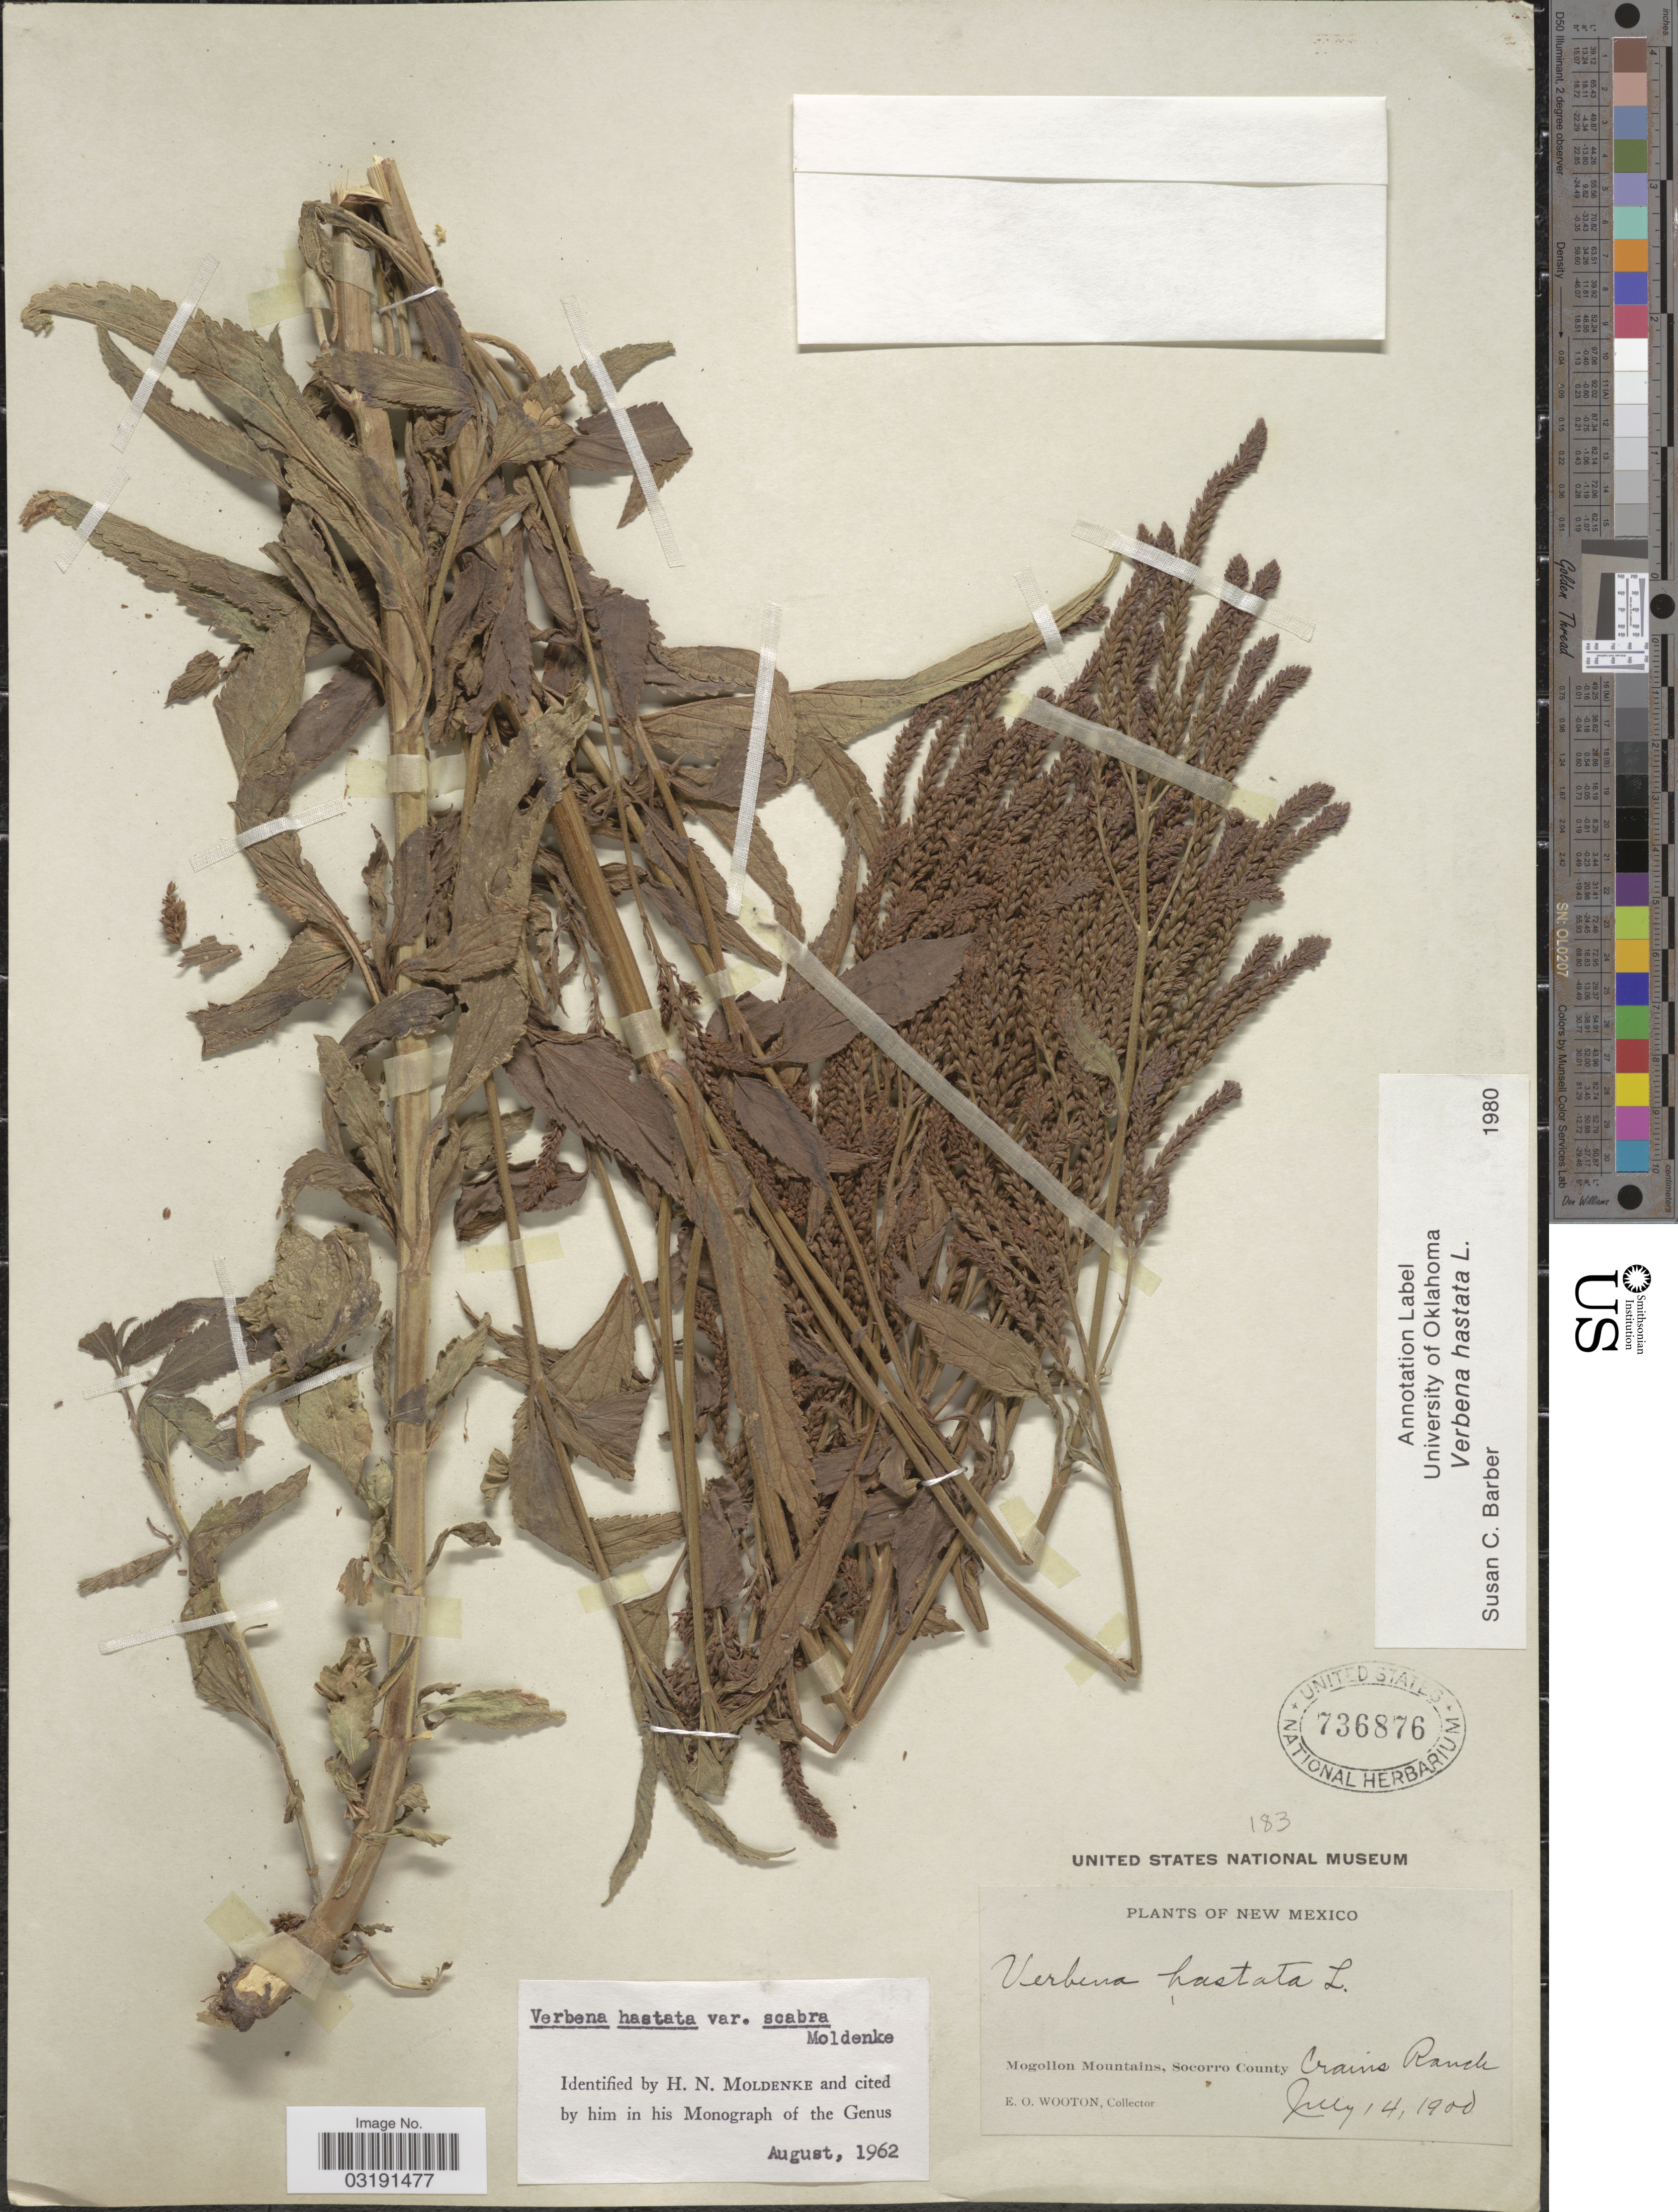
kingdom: Plantae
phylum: Tracheophyta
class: Magnoliopsida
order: Lamiales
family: Verbenaceae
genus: Verbena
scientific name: Verbena hastata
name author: L.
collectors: E. O. Wooton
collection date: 1900-07-14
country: United States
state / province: New Mexico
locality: Mogollon Mountains, Socorro County, Crains Ranch.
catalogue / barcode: US 736876